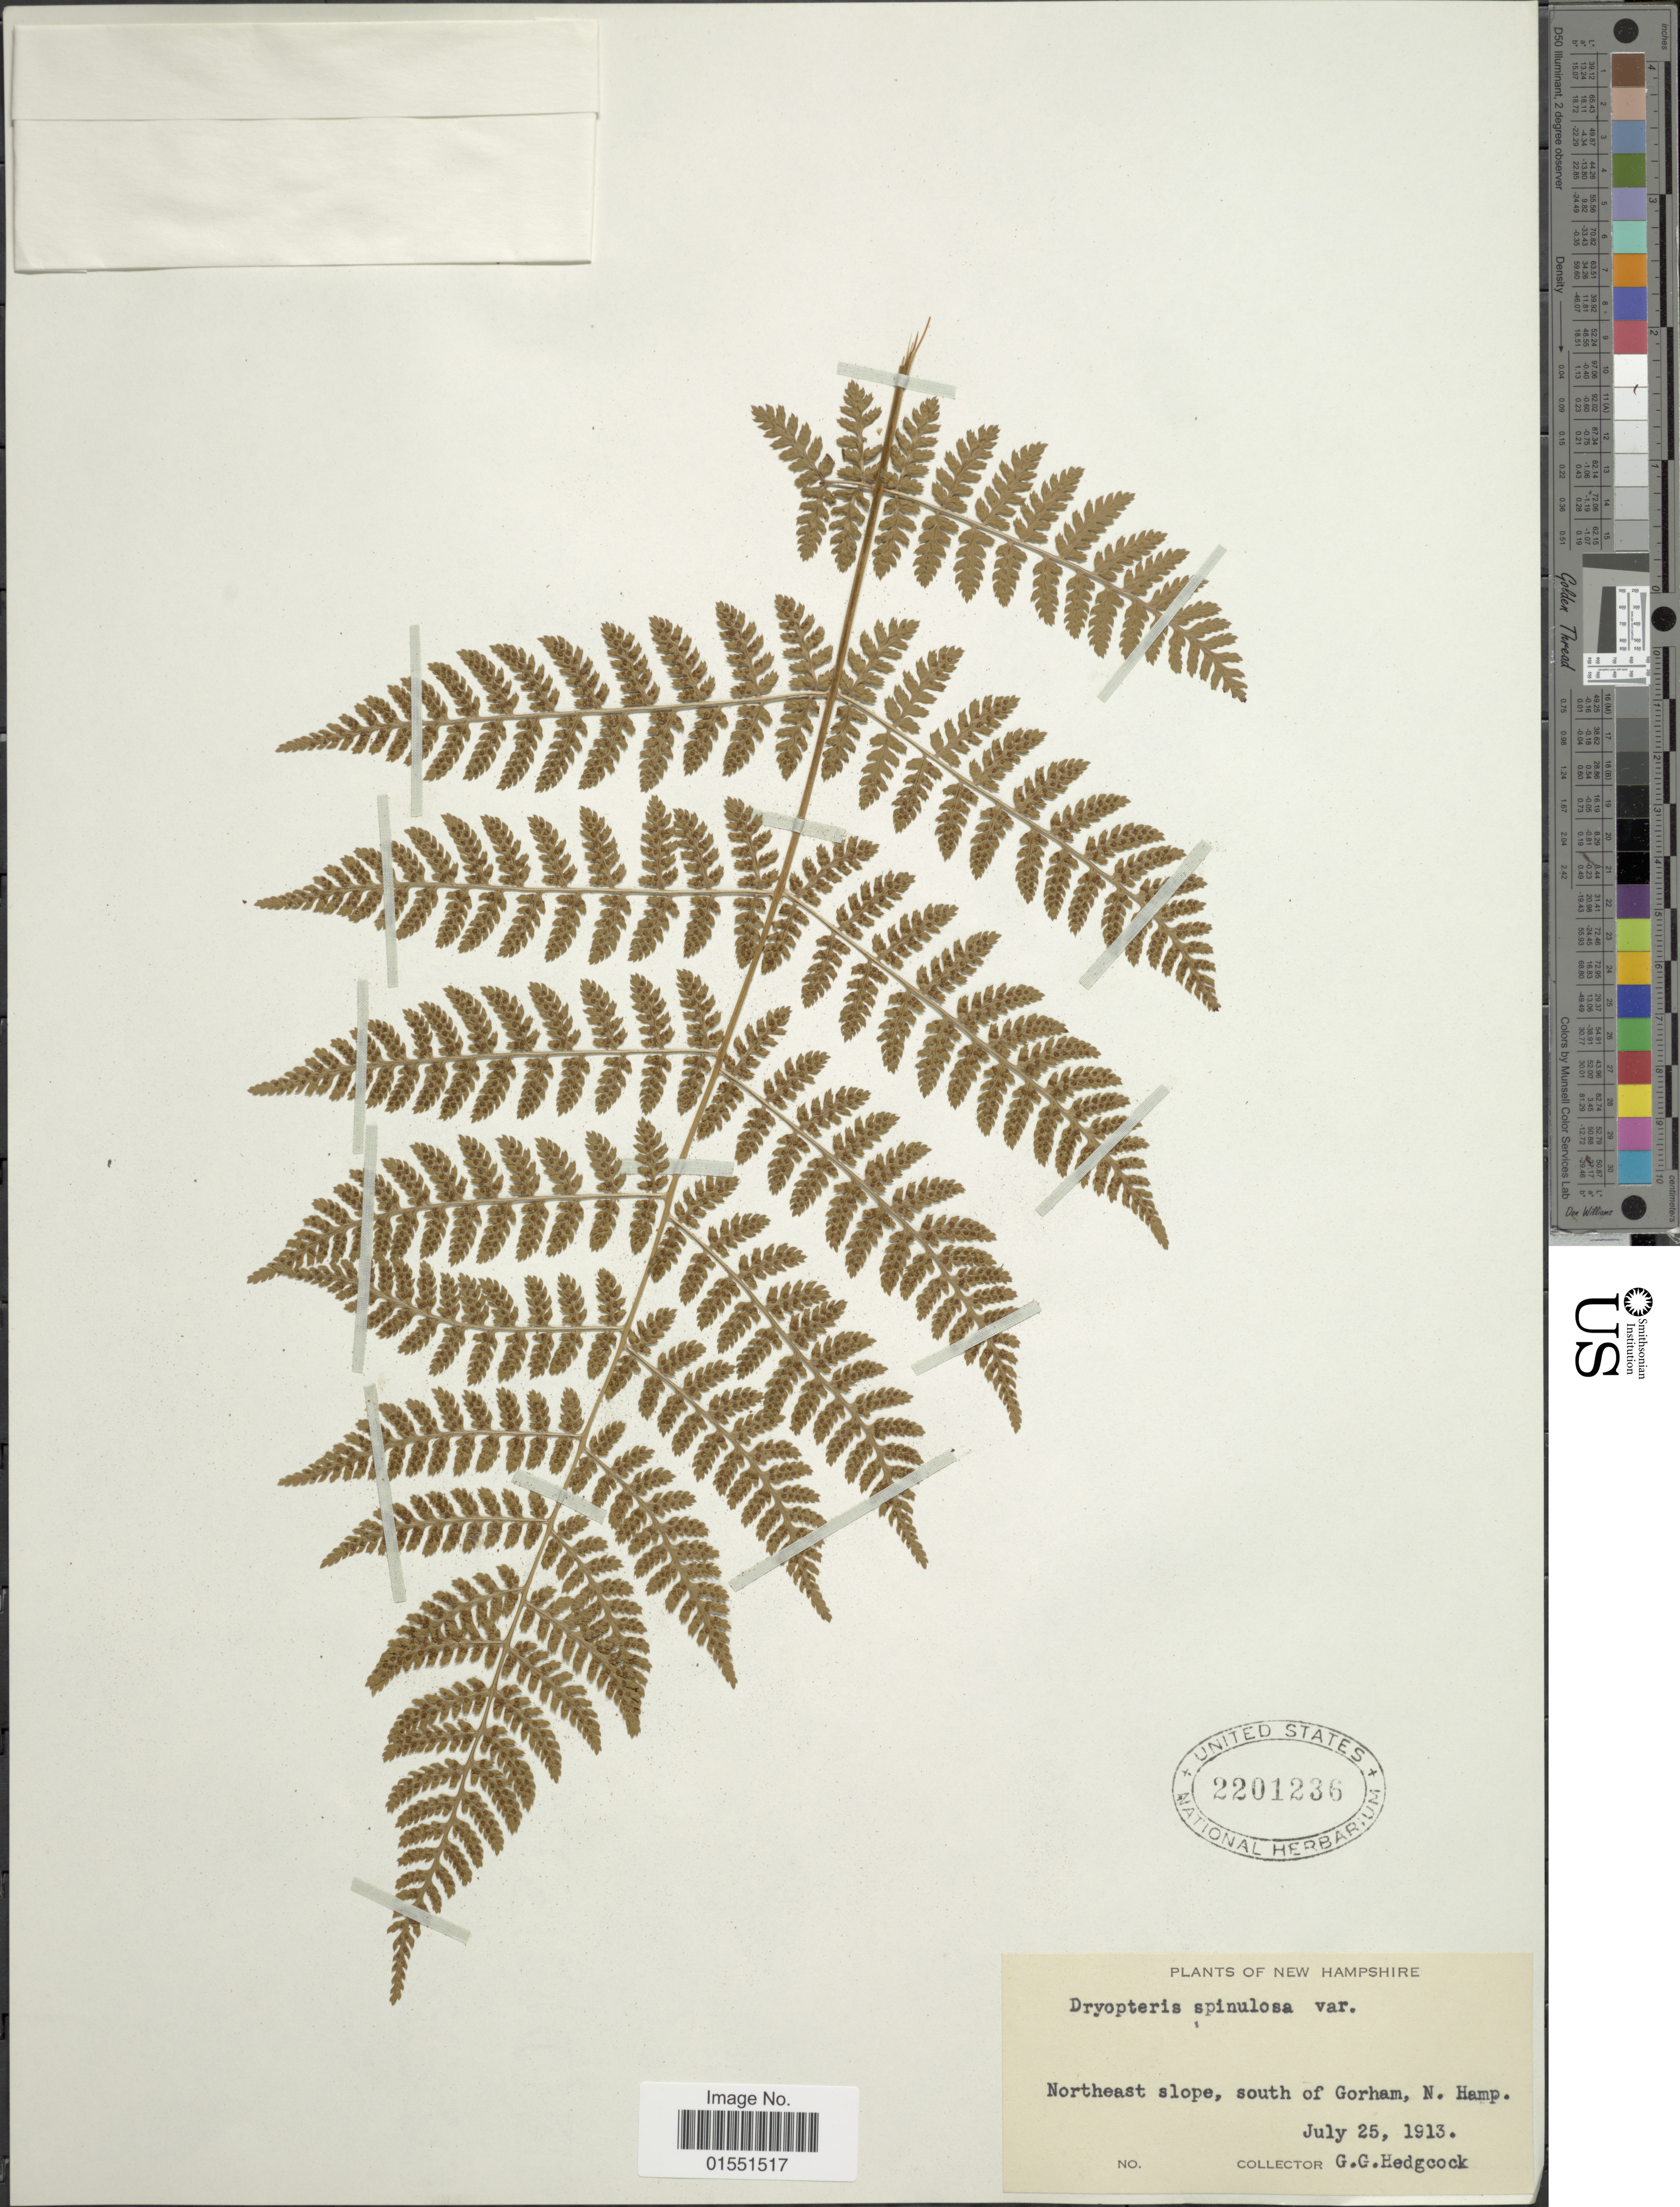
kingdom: Plantae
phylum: Tracheophyta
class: Polypodiopsida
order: Polypodiales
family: Dryopteridaceae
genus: Dryopteris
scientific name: Dryopteris intermedia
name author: (Muhl.) A. Gray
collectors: G. Hedgcock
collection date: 1913-07-25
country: United States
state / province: New Hampshire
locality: Northeast slope, south of Gorham, N. Hamp.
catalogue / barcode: US 2201236